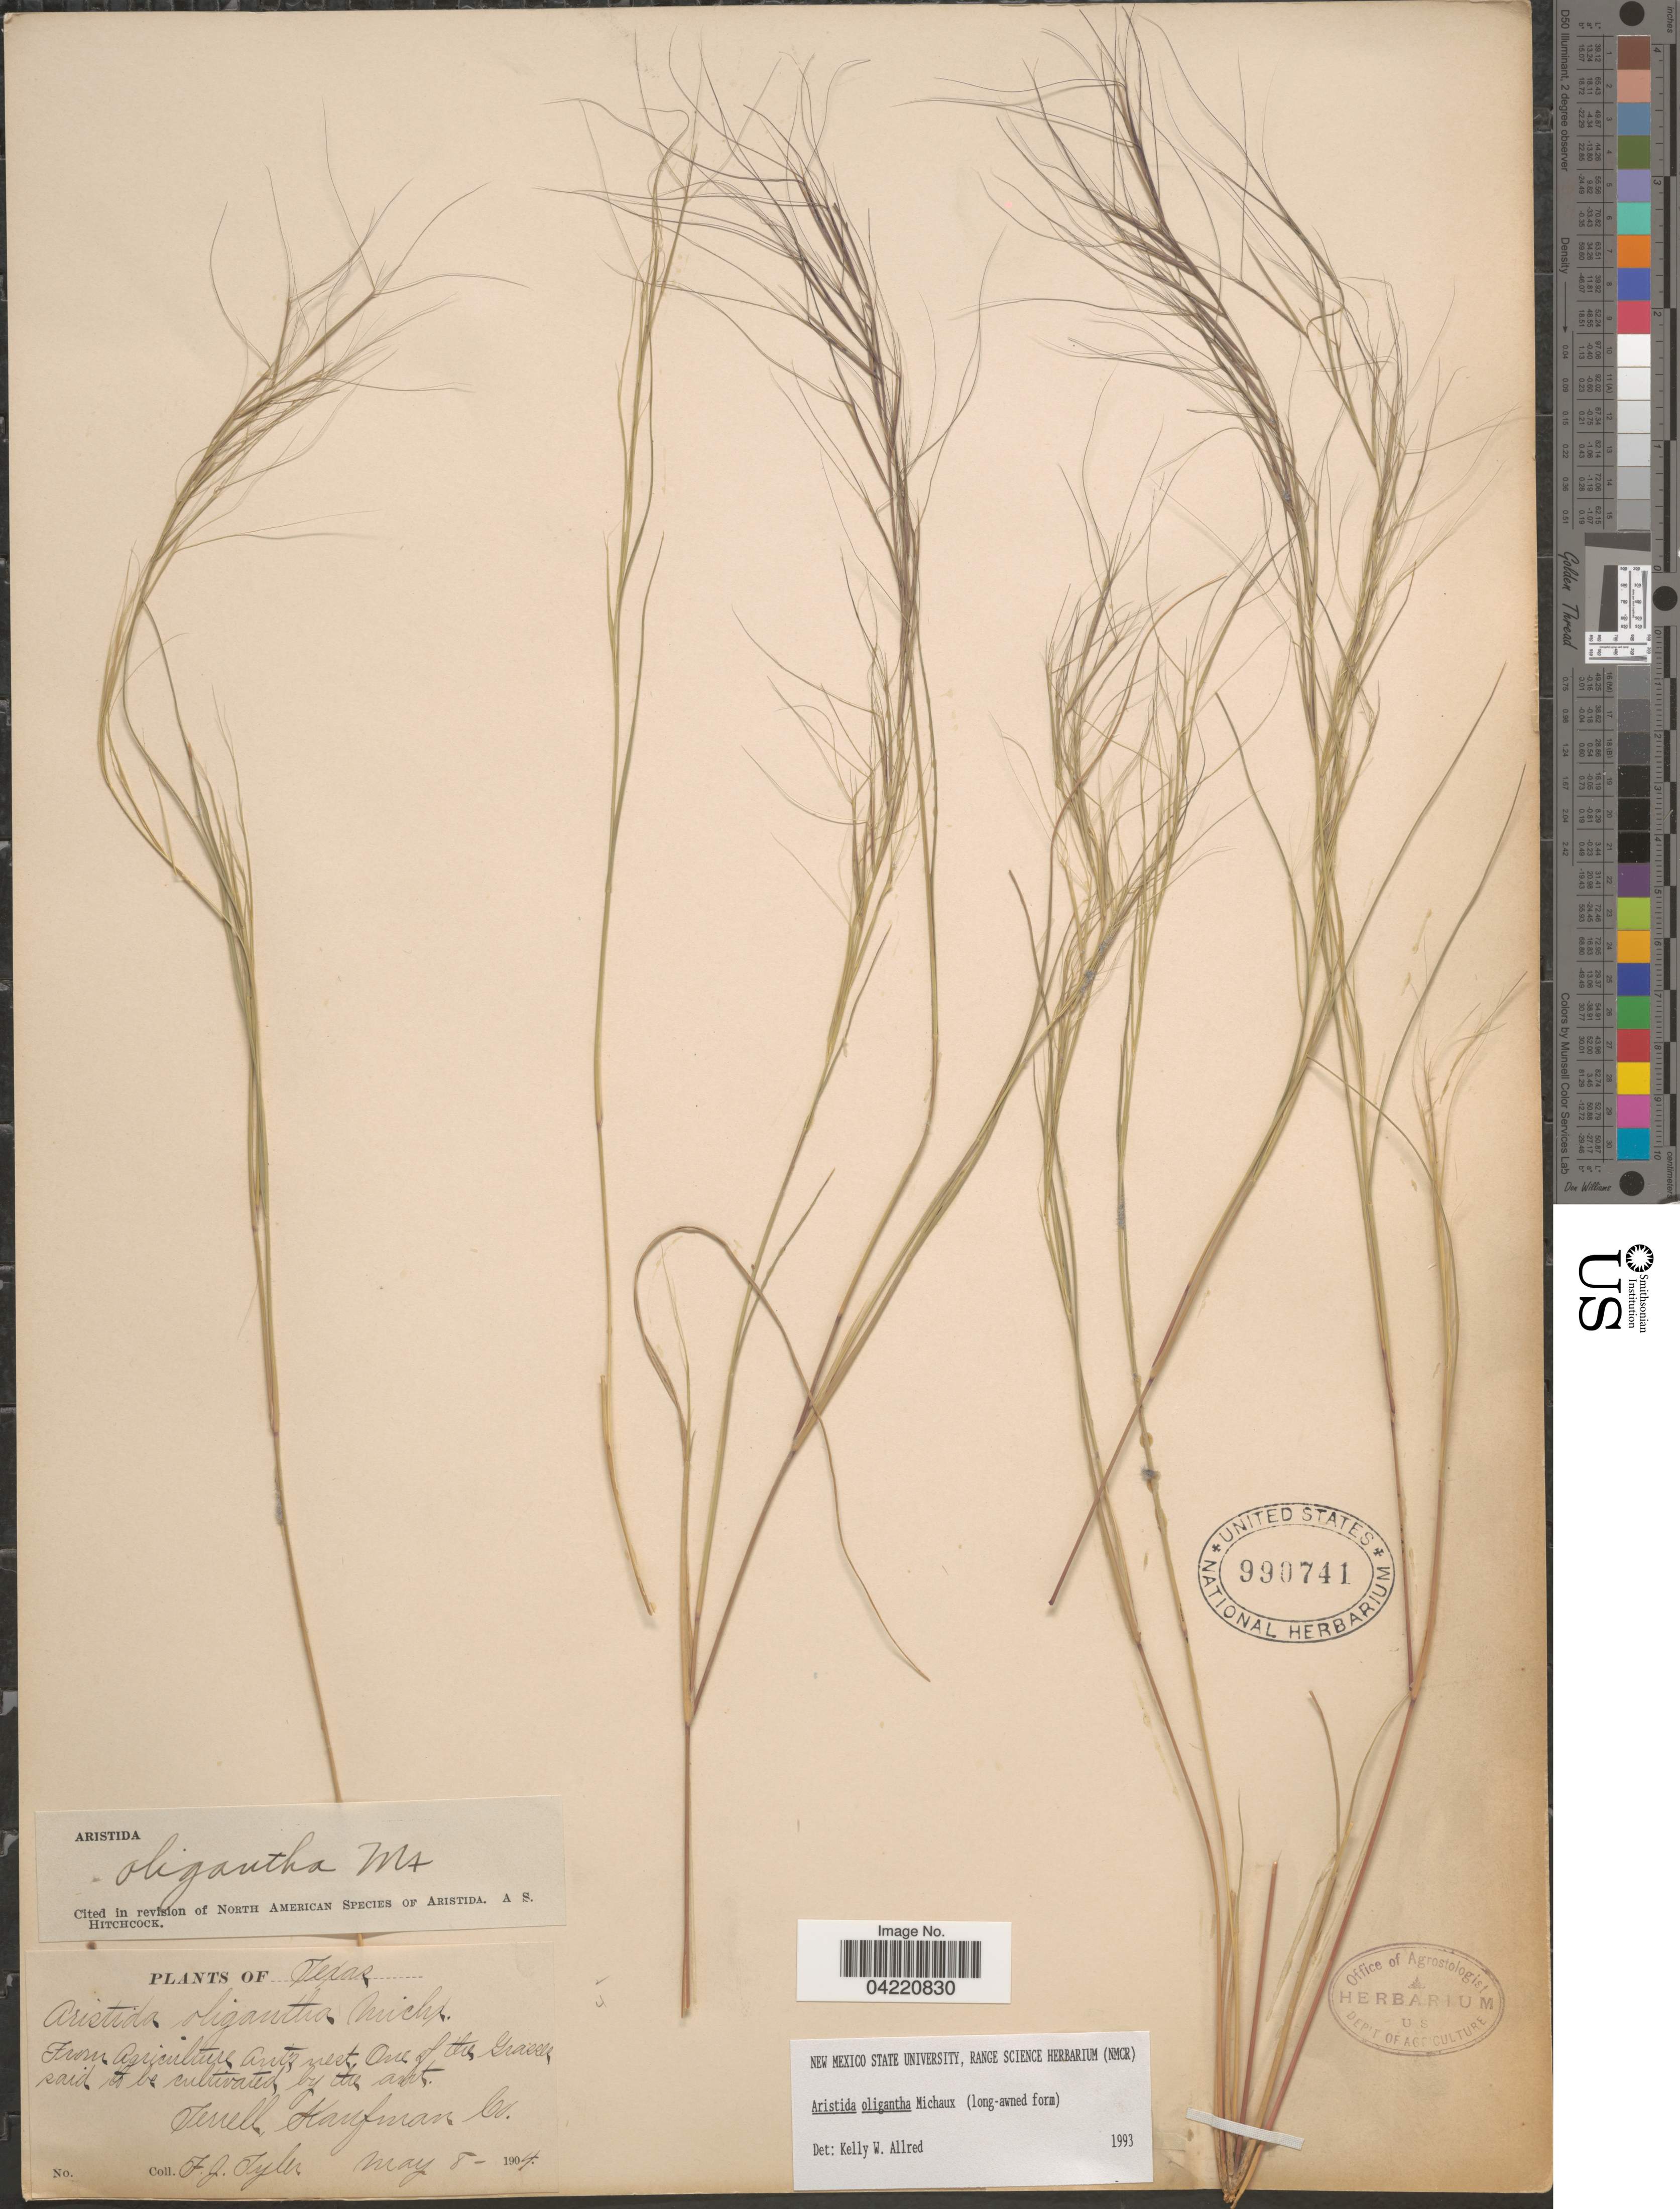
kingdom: Plantae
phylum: Tracheophyta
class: Liliopsida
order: Poales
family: Poaceae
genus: Aristida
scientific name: Aristida oligantha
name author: Michx.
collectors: F. Tyler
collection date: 1904-05-08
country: United States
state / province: Texas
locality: Terrell Kaufman Co.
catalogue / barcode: US 990741